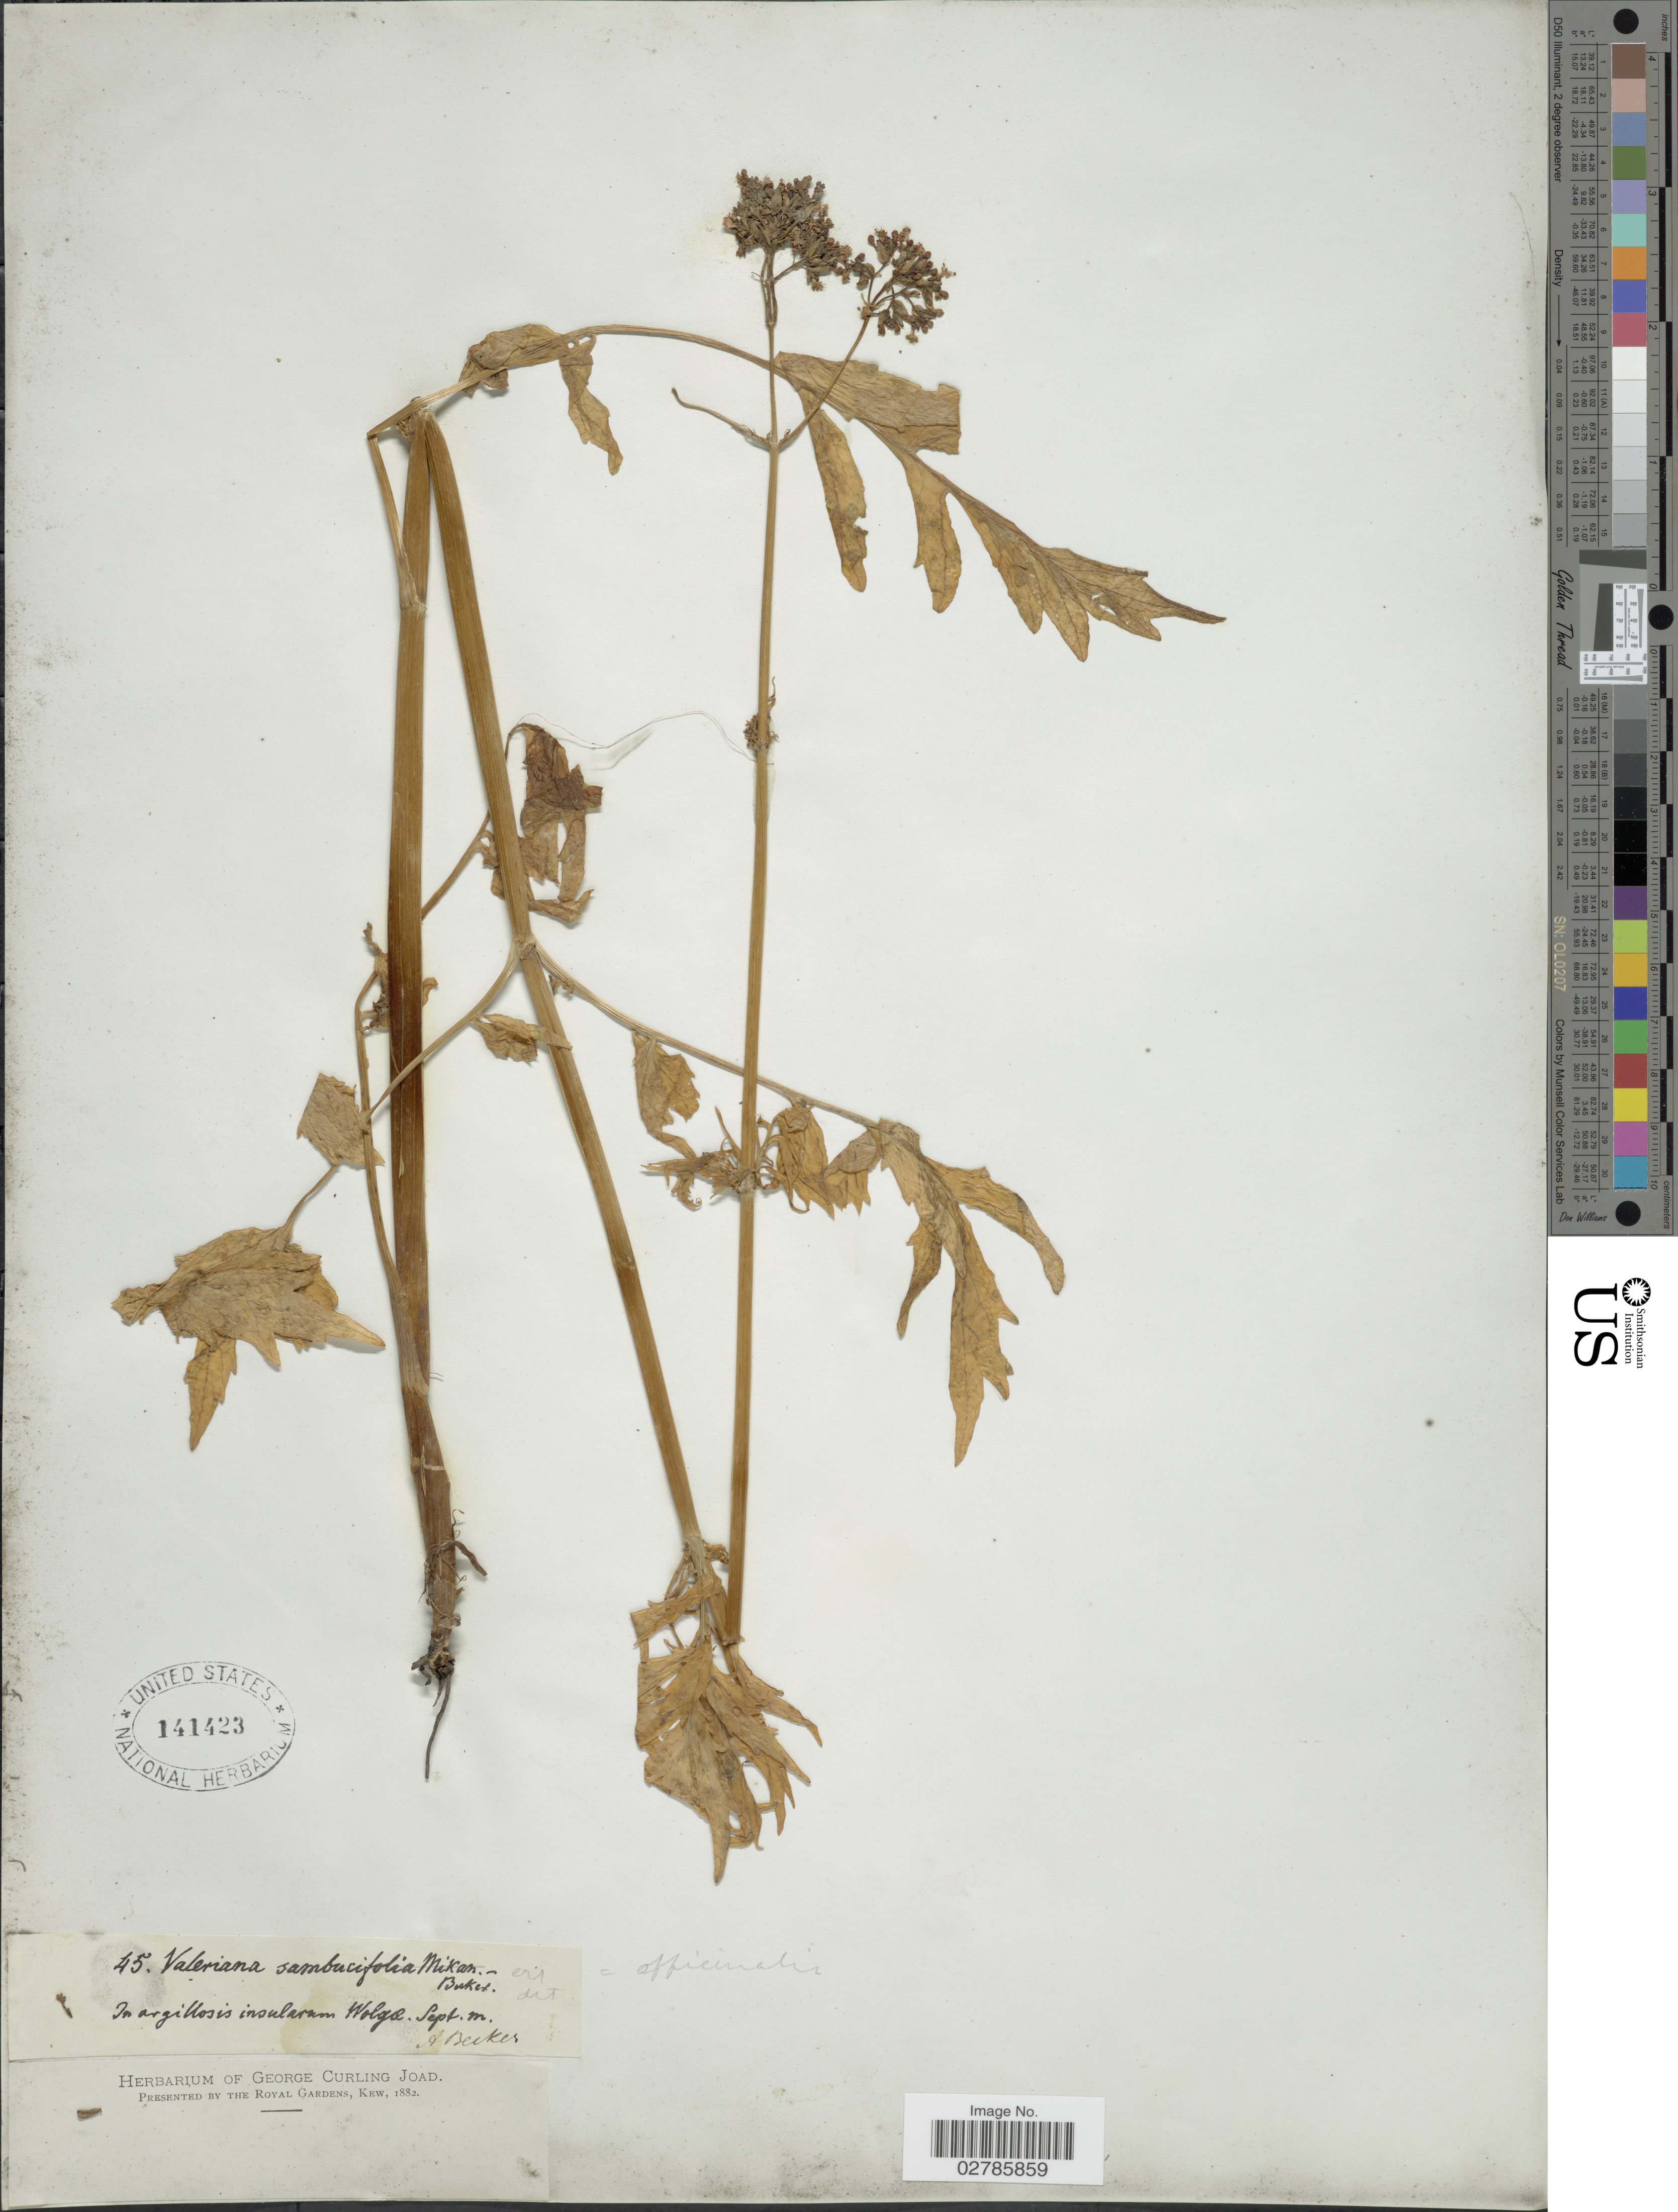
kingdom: Plantae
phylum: Tracheophyta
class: Magnoliopsida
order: Dipsacales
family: Caprifoliaceae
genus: Valeriana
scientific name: Valeriana sambucifolia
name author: J.C. Mikan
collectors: A. Becker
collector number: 45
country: Russian Federation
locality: In argillosis insularam Wolga. Sept. m.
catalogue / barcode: US 141423